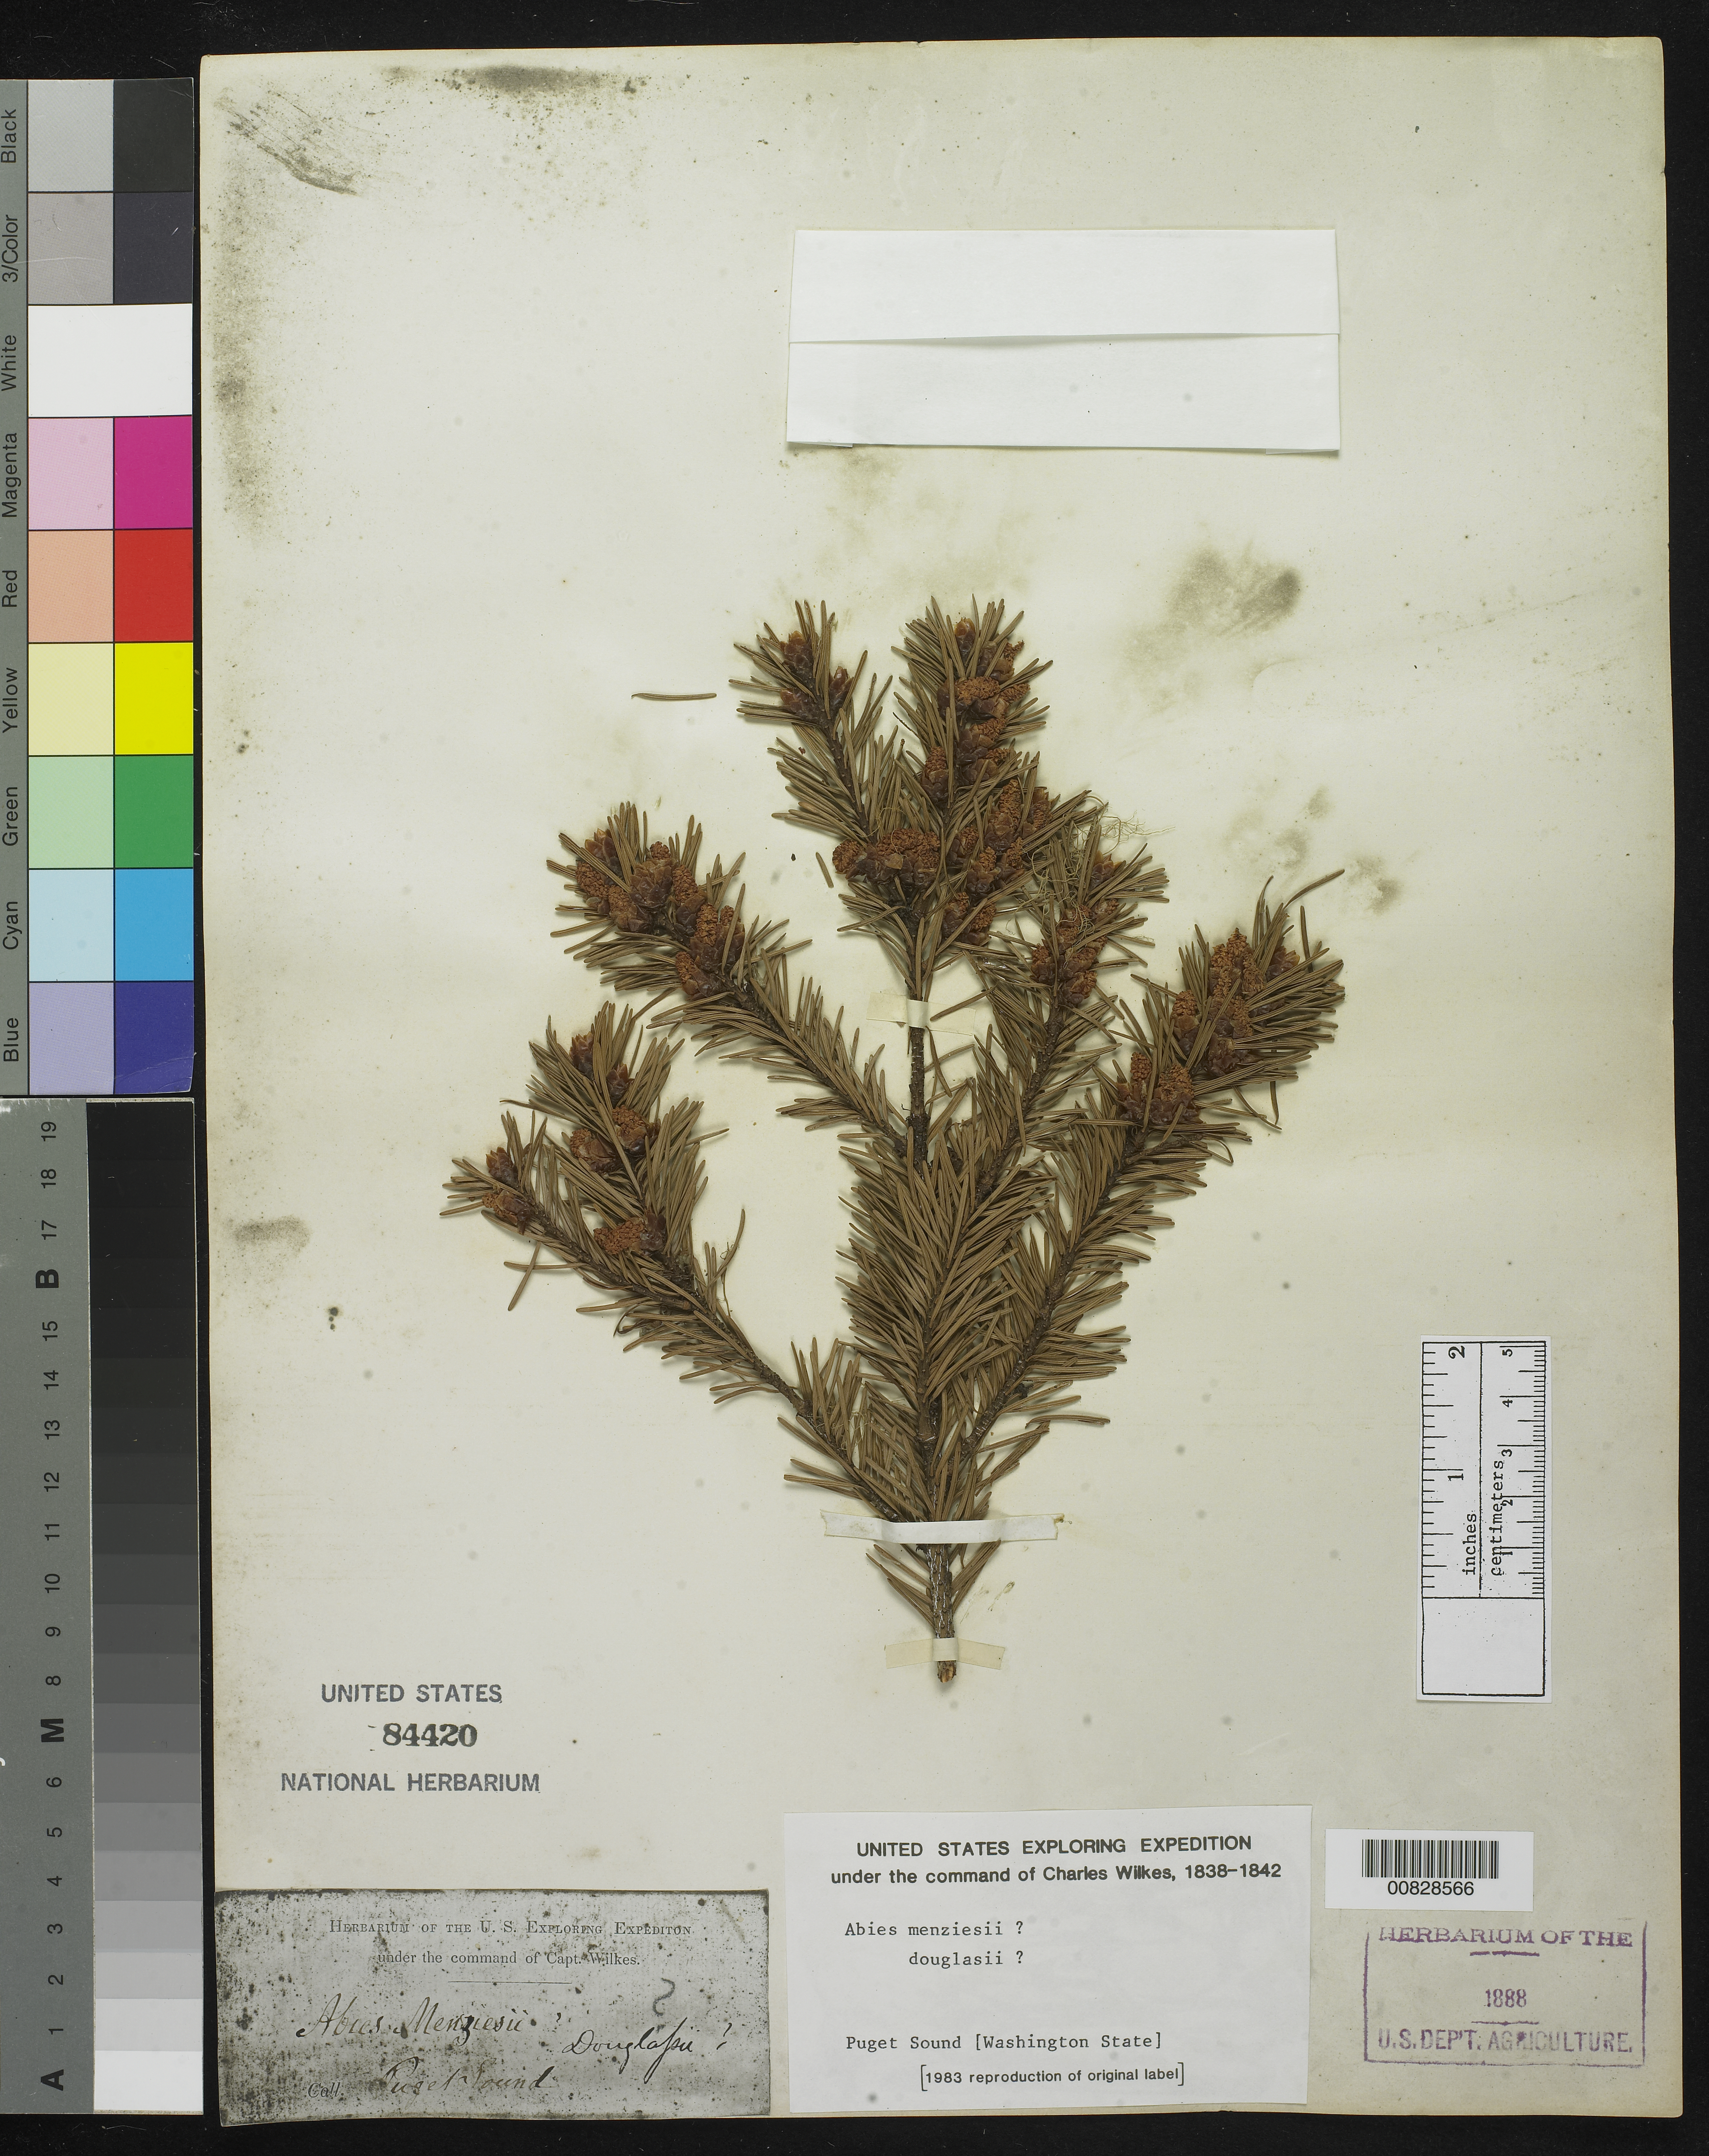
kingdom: Plantae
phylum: Tracheophyta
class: Pinopsida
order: Pinales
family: Pinaceae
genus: Abies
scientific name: Abies menziesii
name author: Mirb.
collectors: Wilkes Explor. Exped.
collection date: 1838/1842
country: United States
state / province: Washington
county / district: King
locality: Puget Sound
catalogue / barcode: US 84420